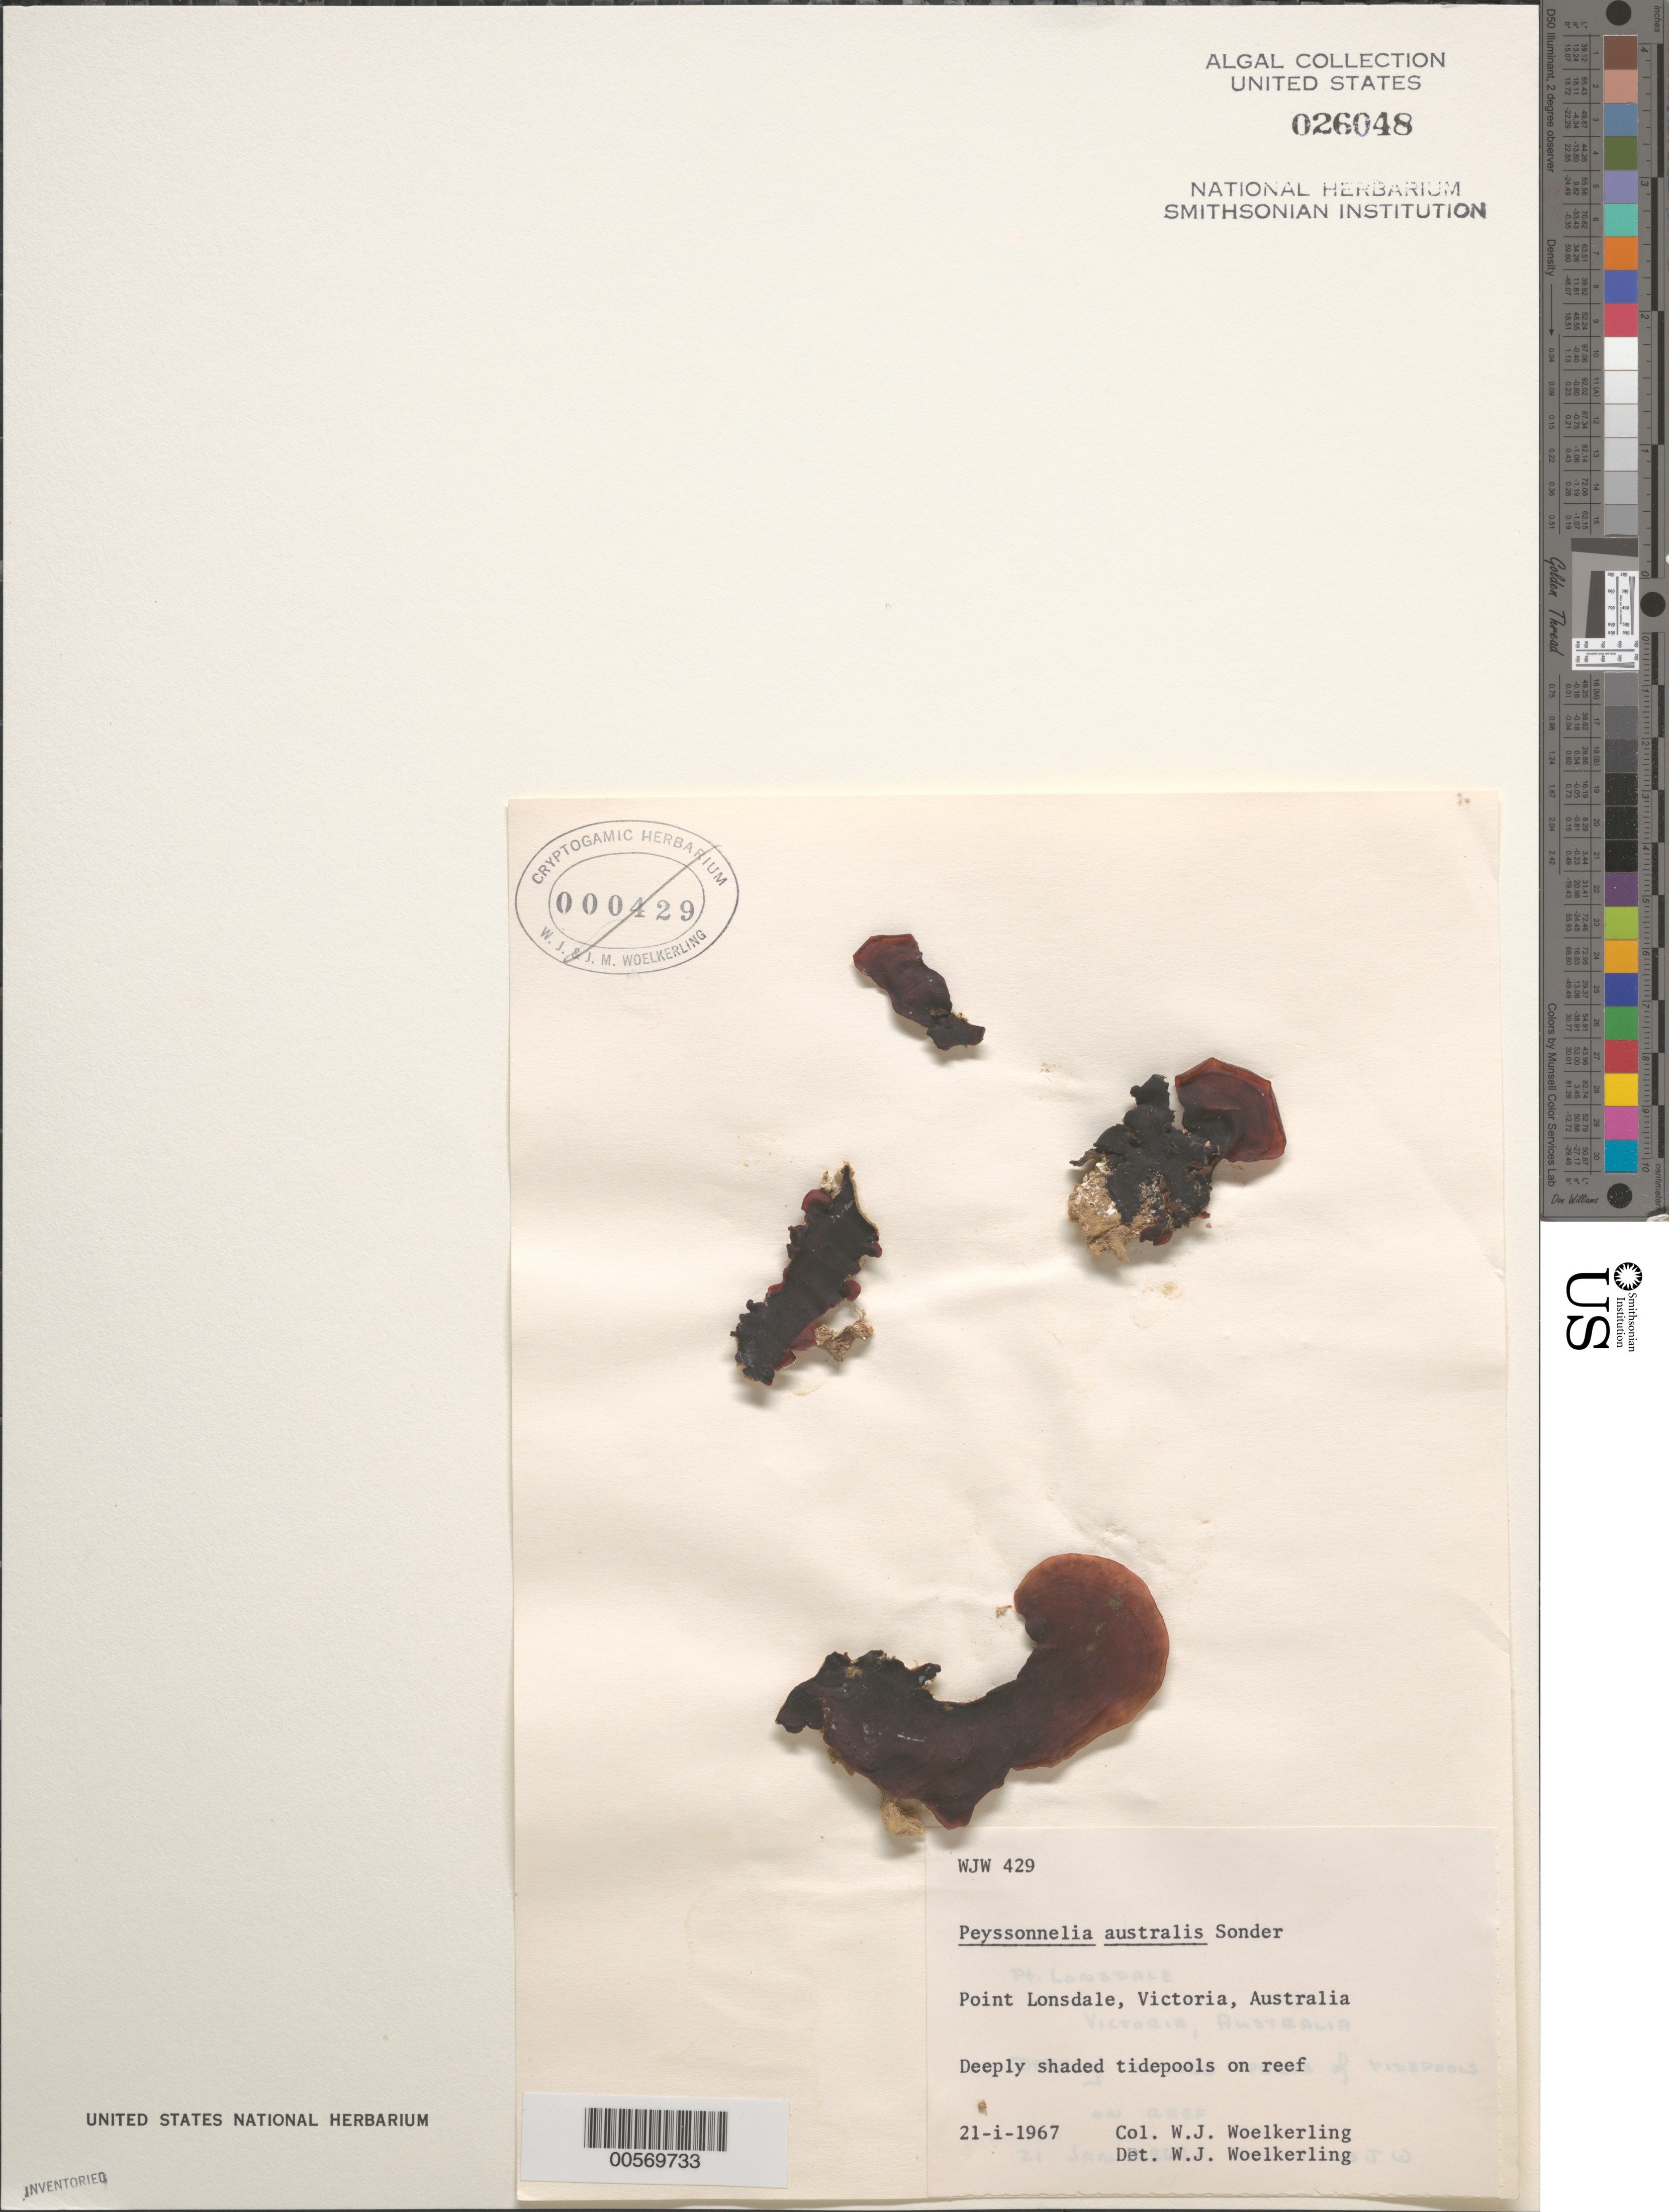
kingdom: Plantae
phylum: Rhodophyta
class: Florideophyceae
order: Peyssonneliales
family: Peyssonneliaceae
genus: Peyssonnelia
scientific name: Peyssonnelia australis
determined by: Woelkerling, W. J.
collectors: W. Woelkerling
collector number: WJW 429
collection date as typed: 21 Jan 1967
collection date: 1967-01-21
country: Australia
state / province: Victoria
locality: Point lonsdale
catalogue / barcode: US 26048